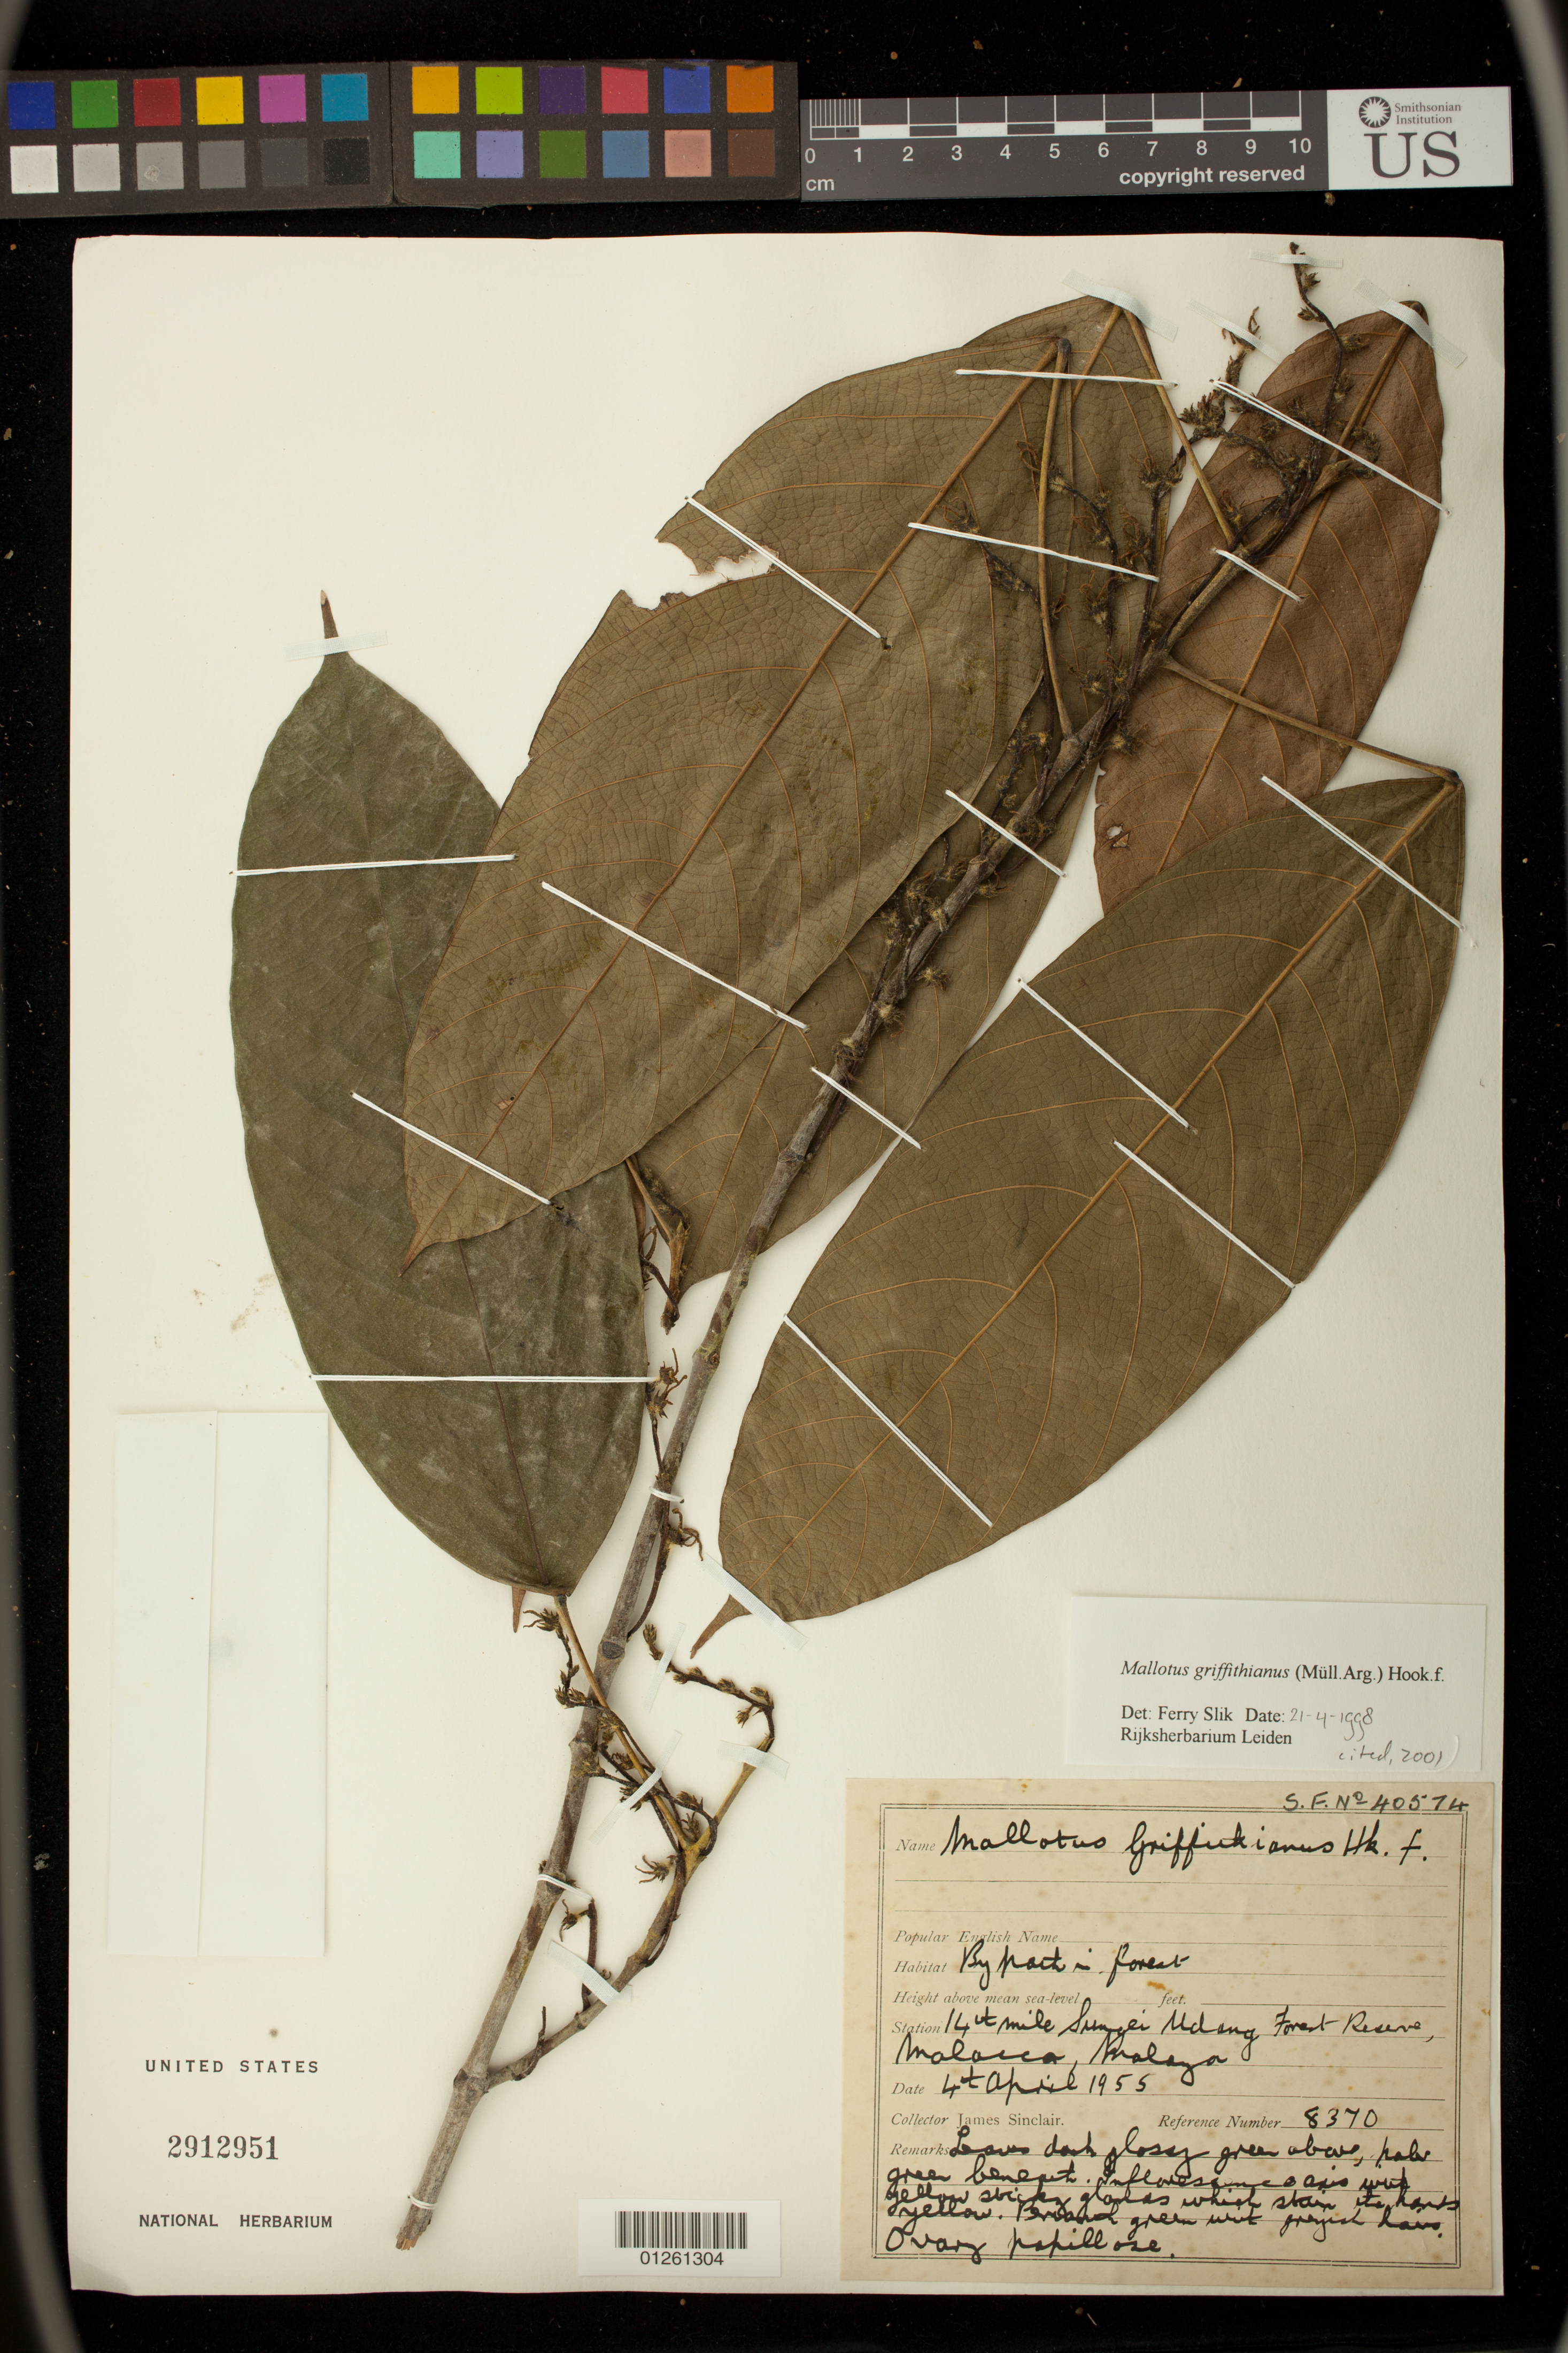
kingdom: Plantae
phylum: Tracheophyta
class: Magnoliopsida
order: Malpighiales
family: Euphorbiaceae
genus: Hancea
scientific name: Hancea griffithiana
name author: (Müll. Arg.) S.E.C. Sierra et al.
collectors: J. Sinclair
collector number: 8370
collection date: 1955-04-04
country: Malaysia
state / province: Melaka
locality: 14th mile Sungei Udang Forest Reserve, Malacca, Malaya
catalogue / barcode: US 2912951